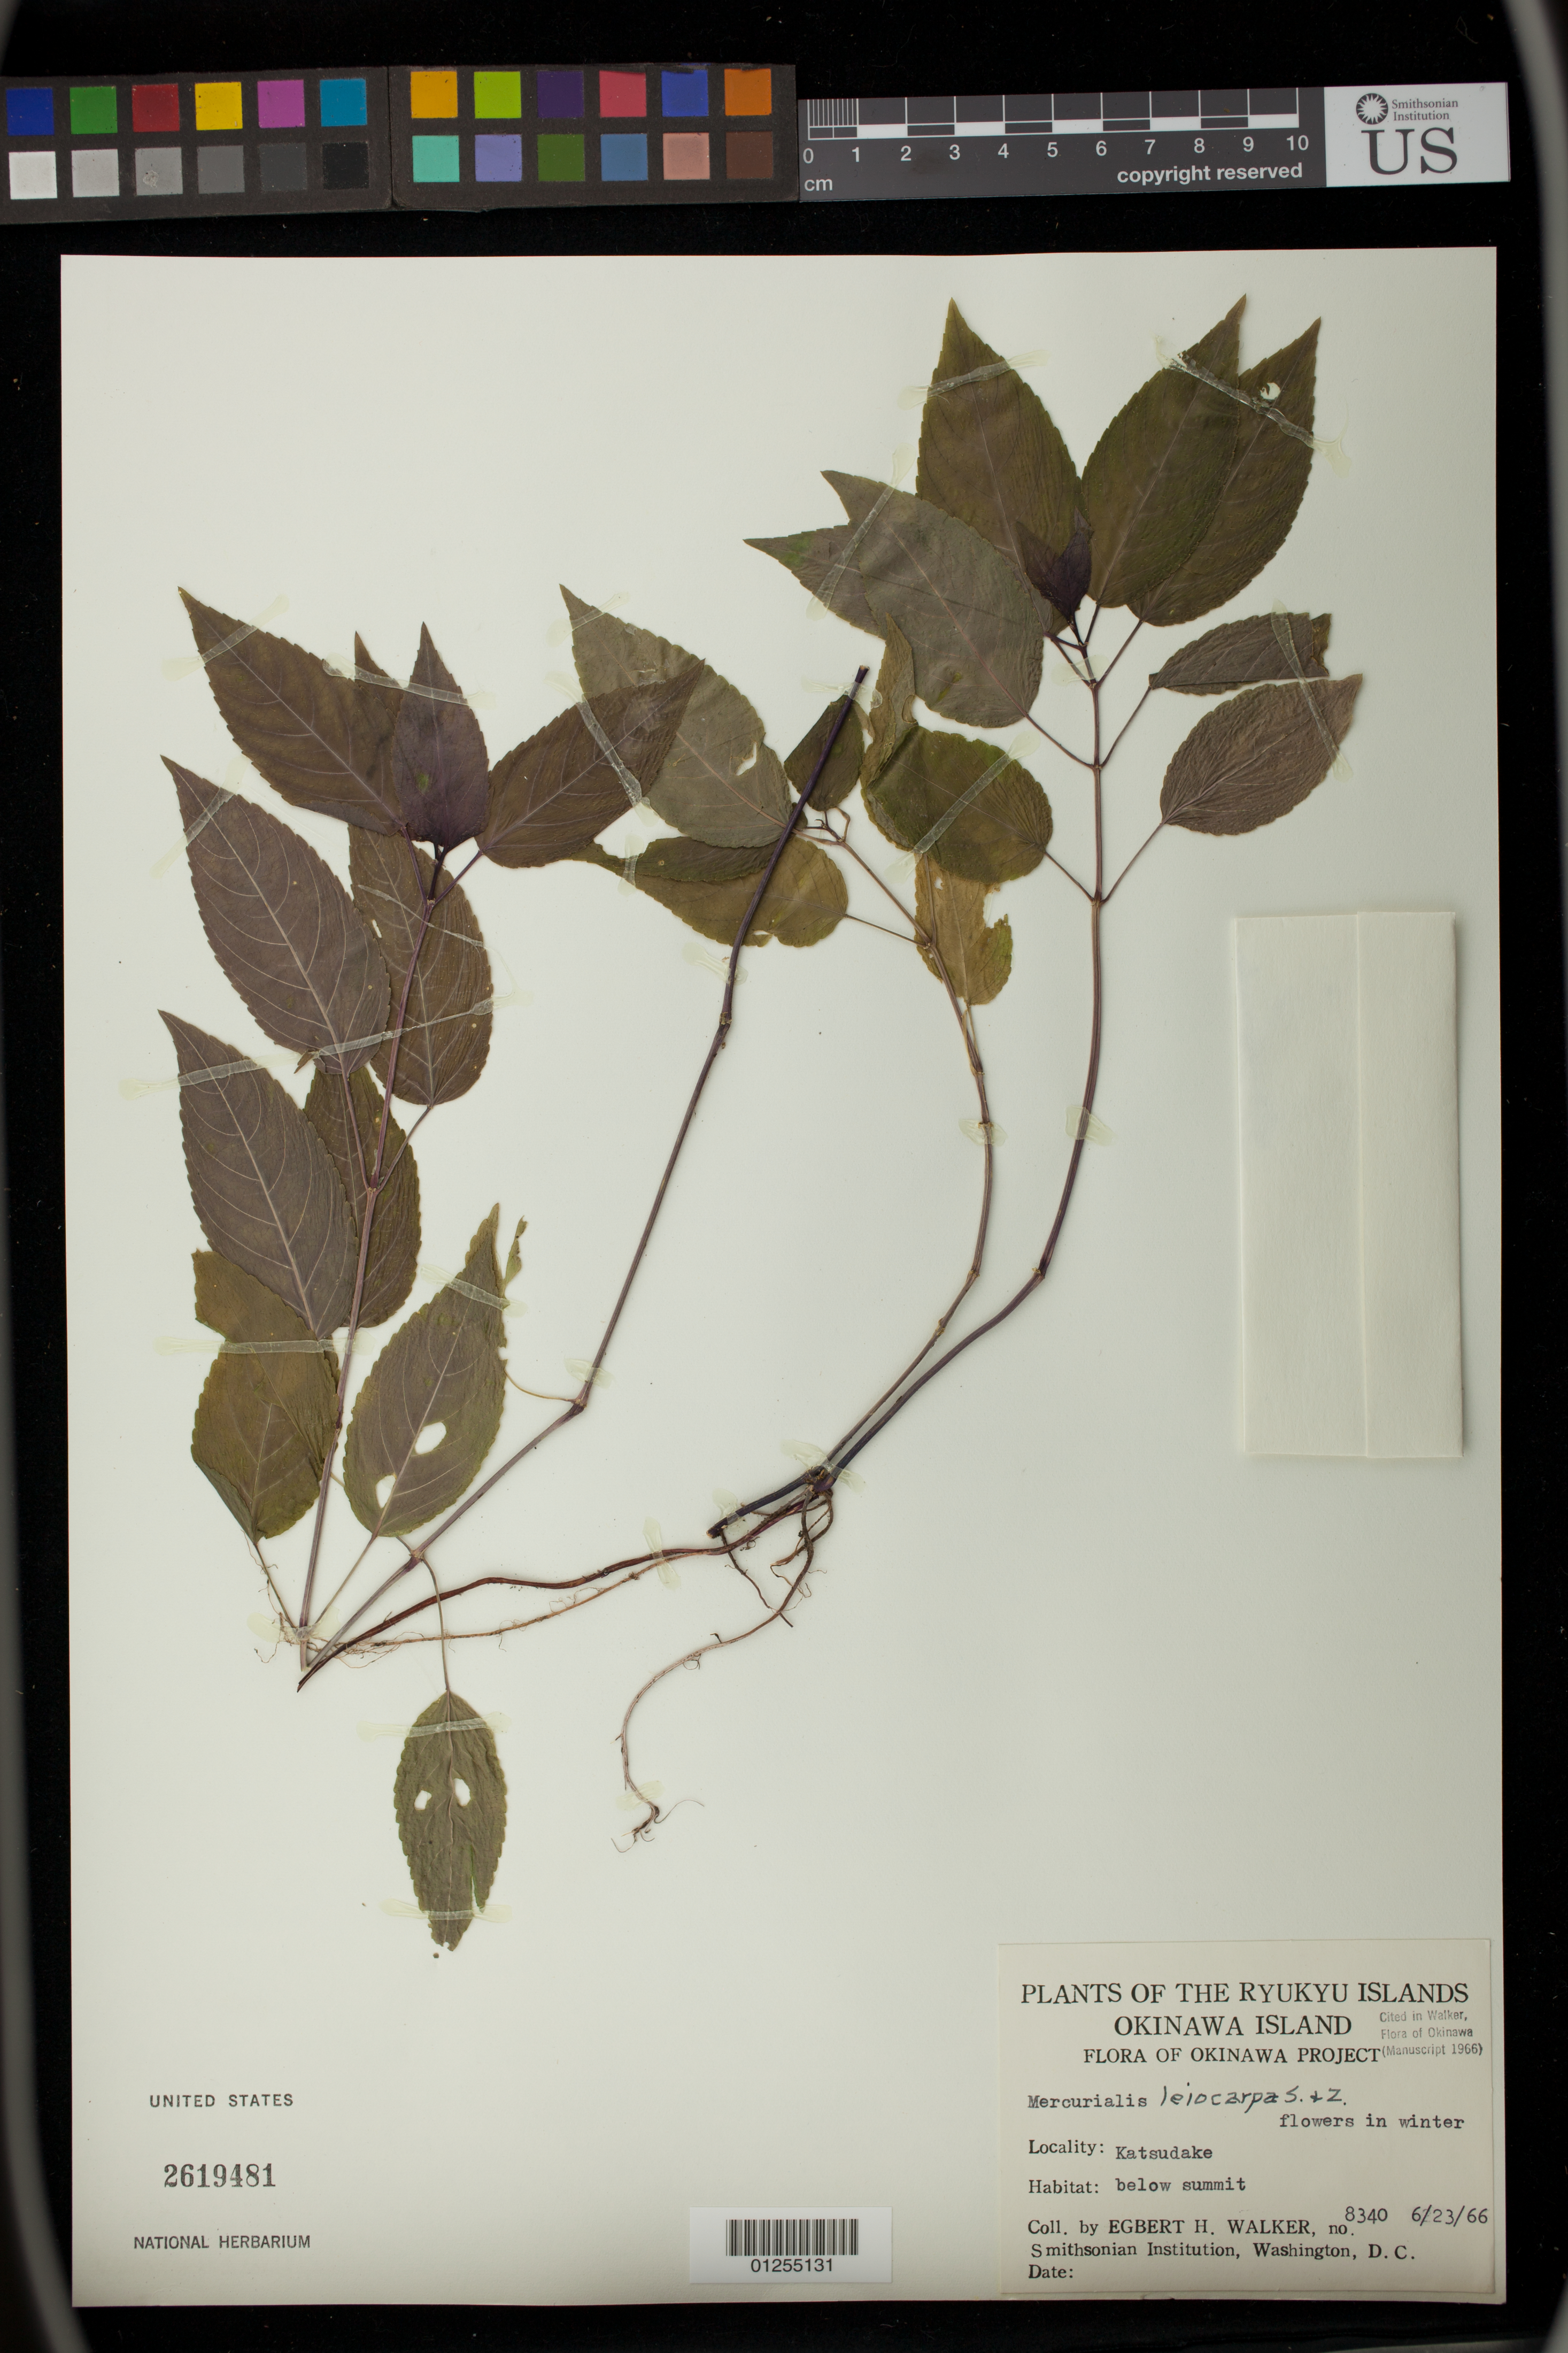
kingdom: Plantae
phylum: Tracheophyta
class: Magnoliopsida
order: Malpighiales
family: Euphorbiaceae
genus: Mercurialis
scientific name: Mercurialis leiocarpa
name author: Siebold & Zucc.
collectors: E. H. Walker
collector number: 8340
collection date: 1966-06-23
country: Japan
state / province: Okinawa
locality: Katsudake below summit.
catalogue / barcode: US 2619481